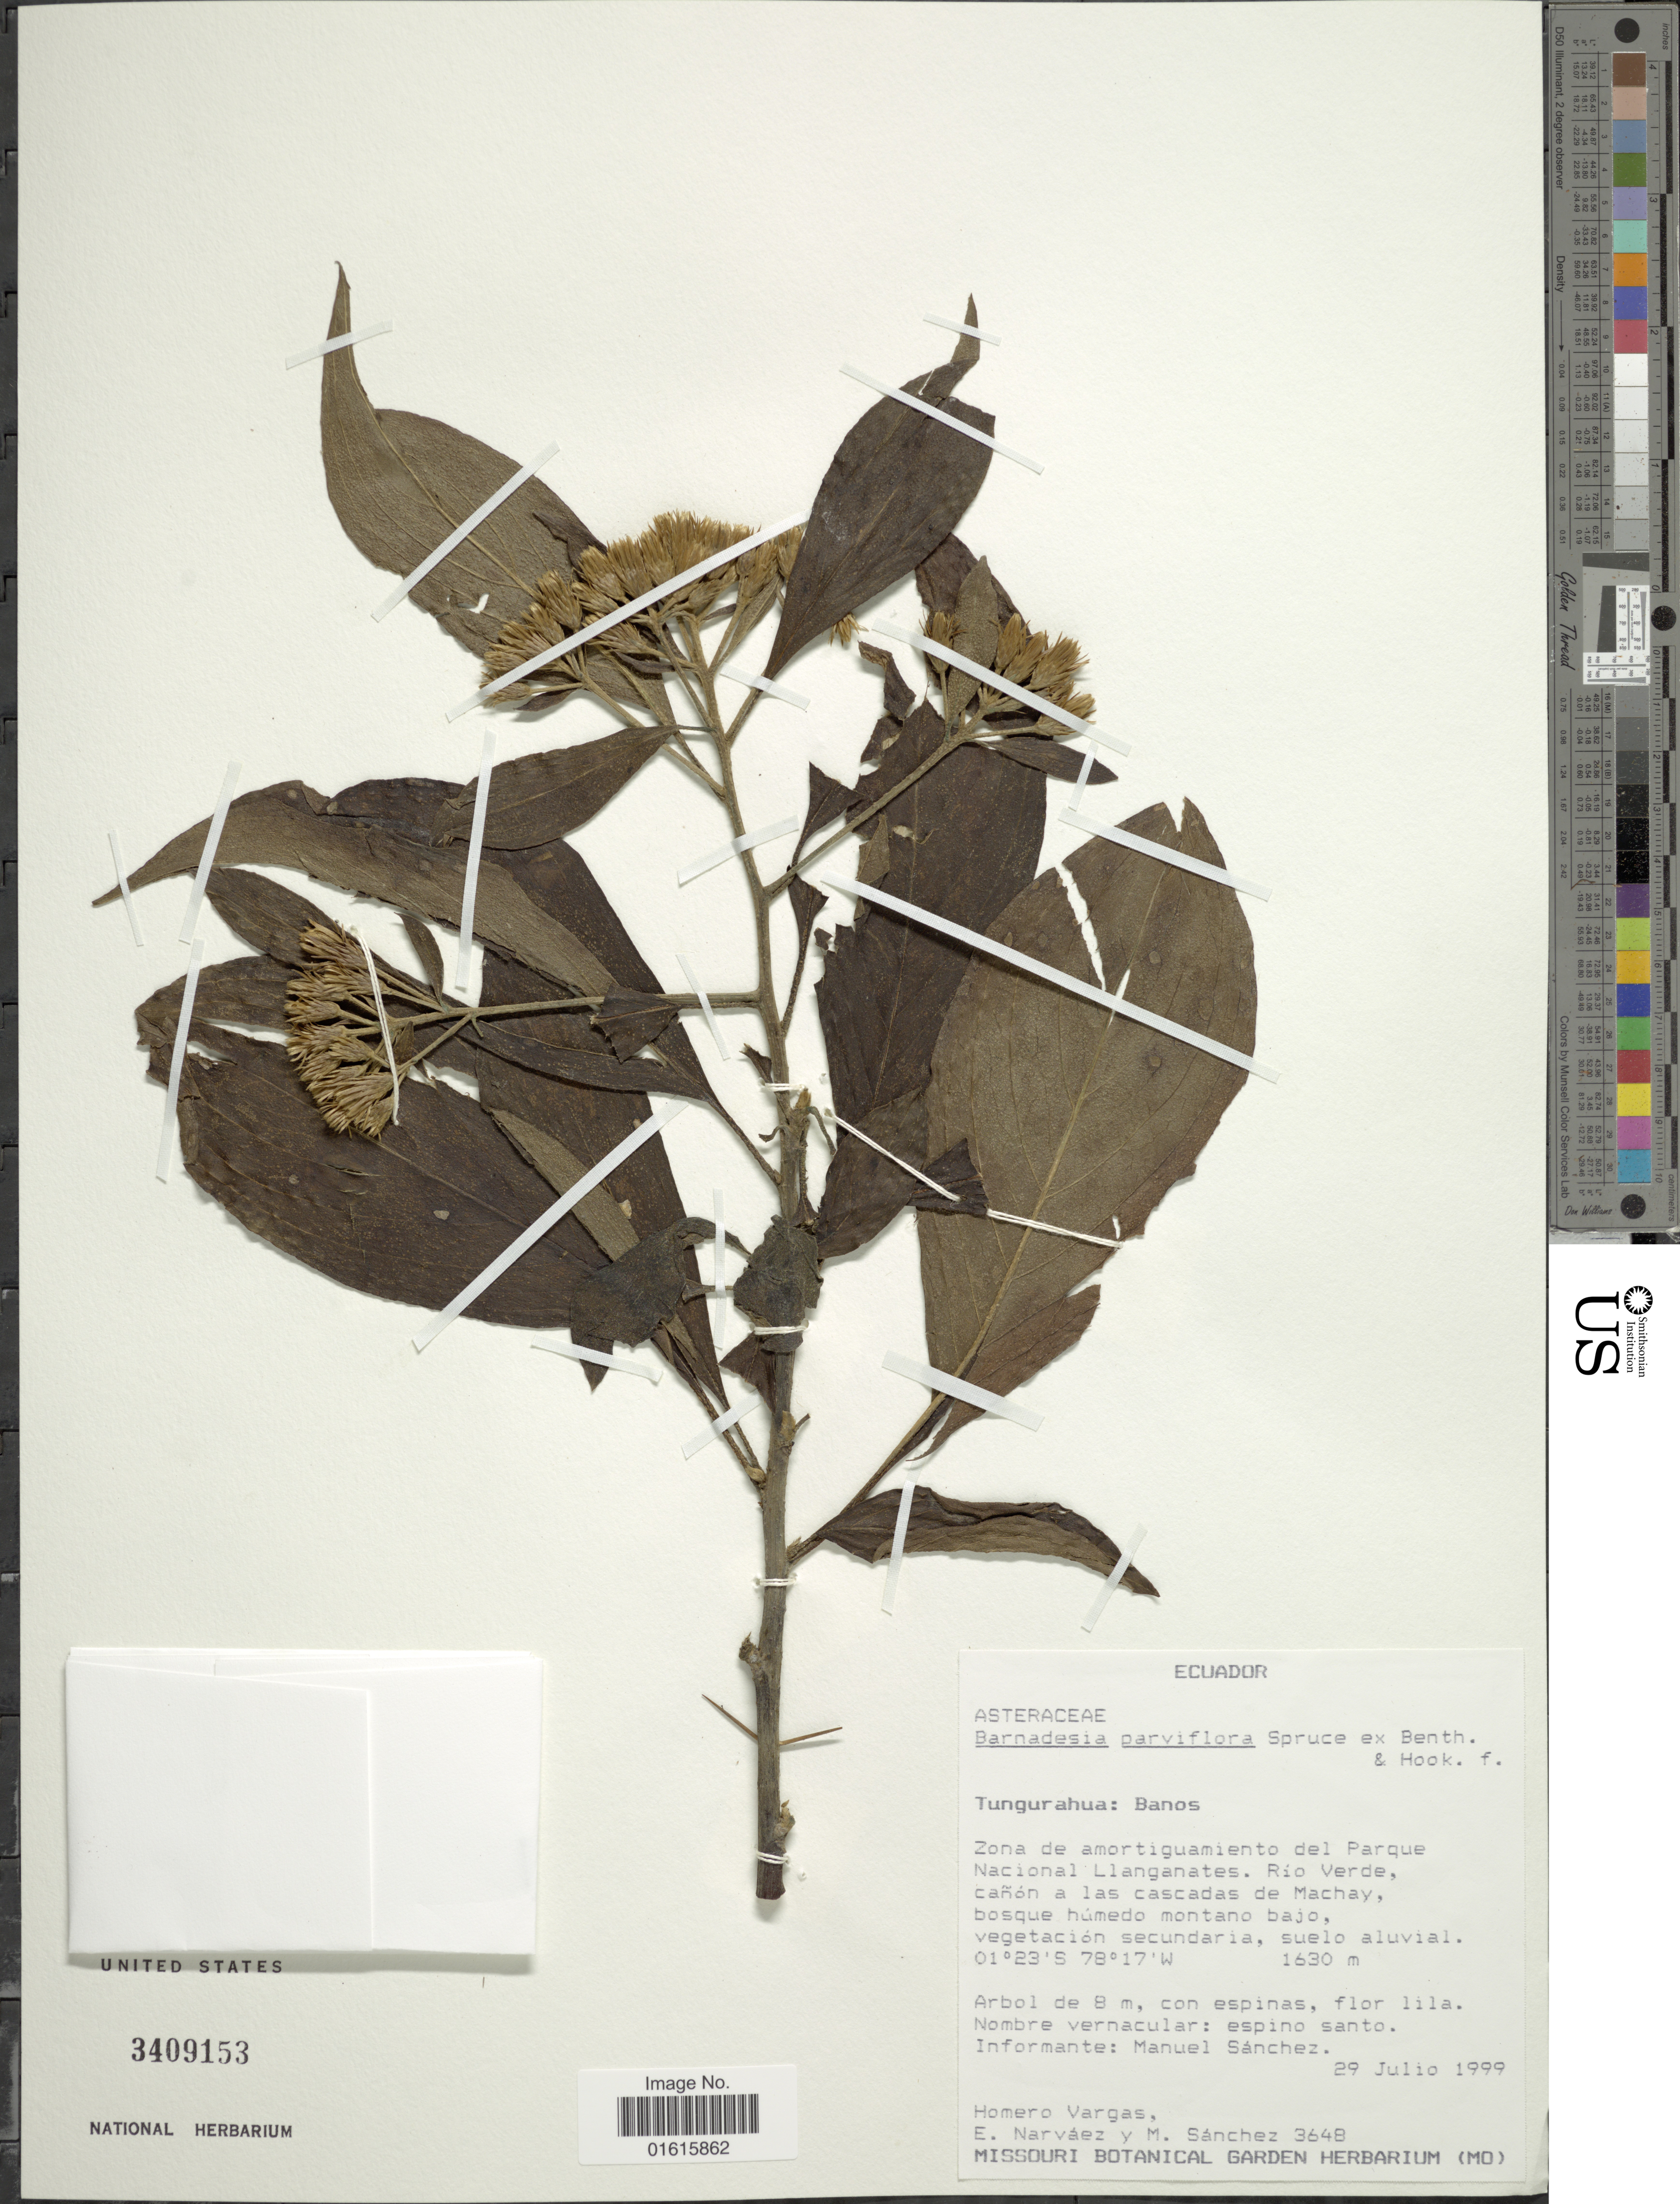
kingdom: Plantae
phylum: Tracheophyta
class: Magnoliopsida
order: Asterales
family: Asteraceae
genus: Barnadesia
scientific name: Barnadesia parviflora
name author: Spruce ex Benth. & Hook. f.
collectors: H. Vargas, E. Narváez & M. Sanchez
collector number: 3648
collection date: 1999-07-29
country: Ecuador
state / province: Tungurahua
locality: Banos, Zona de amortiguamiento del Parque Nacional Llanganates. Rio Verde, canon a las cascadas de Machay, bosque humedo montano bajo, vegeatacion secundaria. Suelo aluvial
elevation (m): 1630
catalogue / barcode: US 3409153